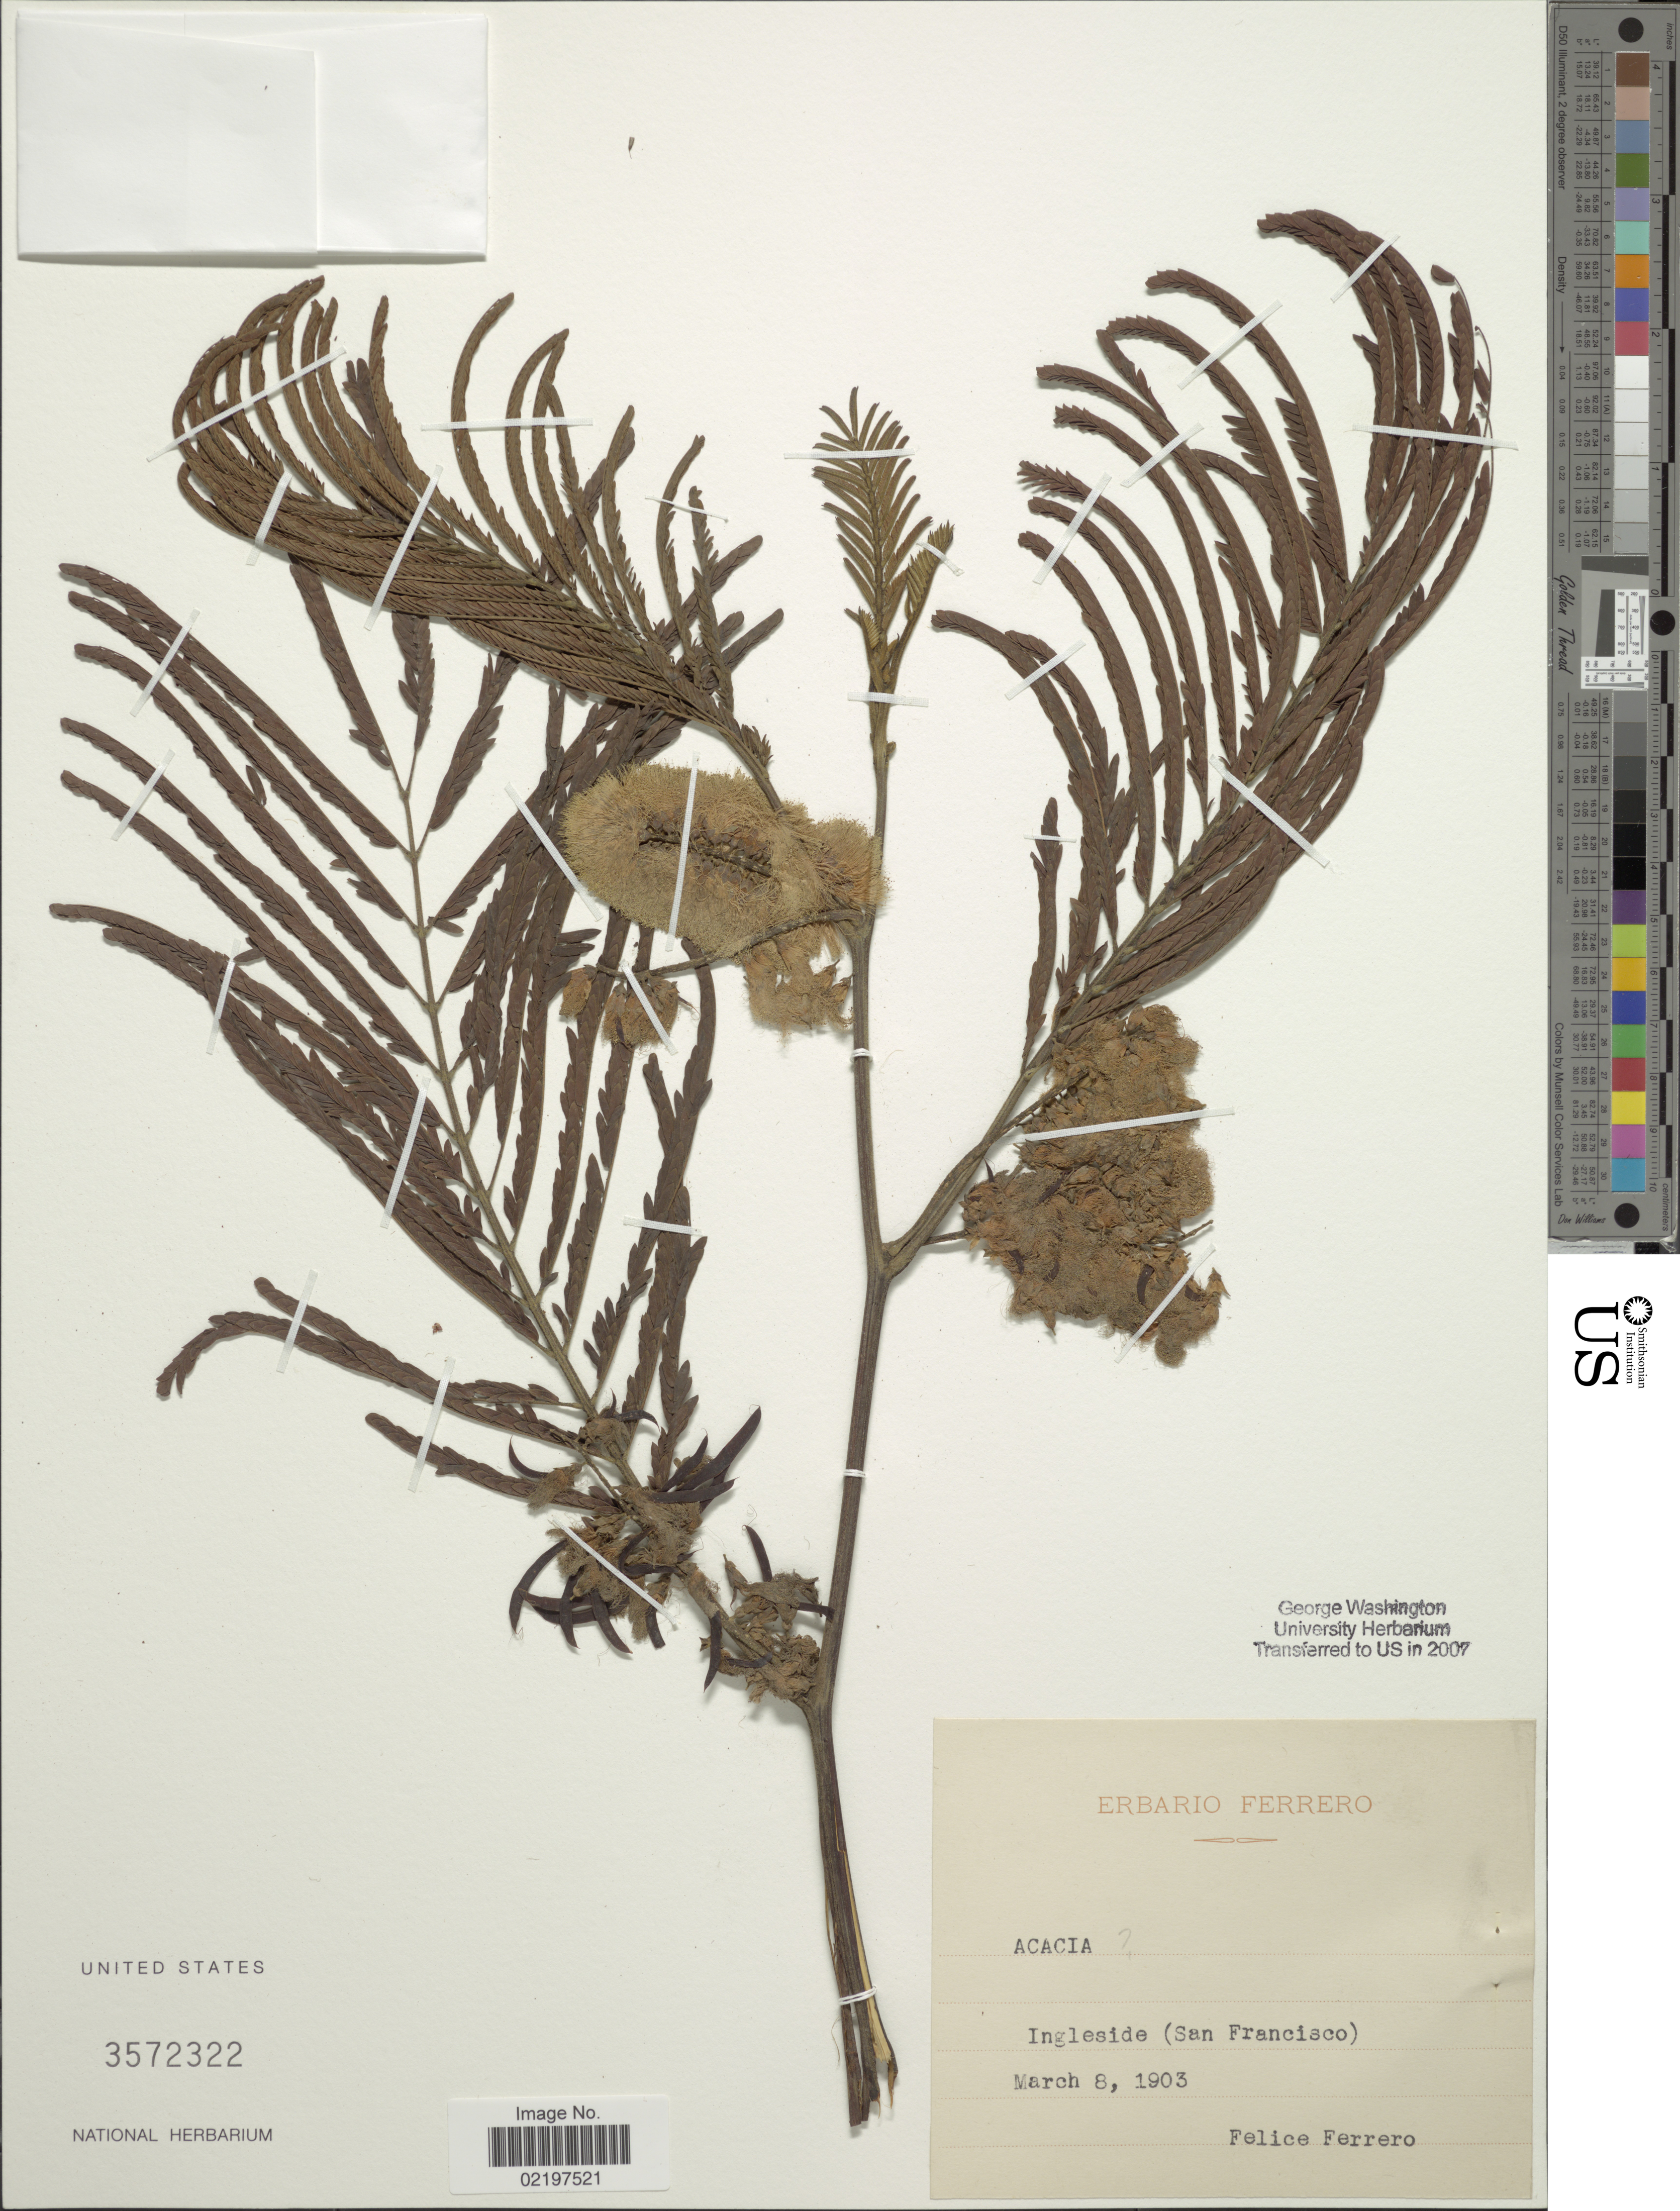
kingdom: Plantae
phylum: Tracheophyta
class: Magnoliopsida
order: Fabales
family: Fabaceae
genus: Paraserianthes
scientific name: Paraserianthes lophantha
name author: (Vent.) I.C. Nielsen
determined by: Strong, M. T., (US), Smithsonian Institution - National Museum of Natural History (UNITED STATES)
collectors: F. Ferrero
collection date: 1903-03-08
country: United States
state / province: California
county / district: San Francisco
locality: Ingleside ( San Francisco)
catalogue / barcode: US 3572322